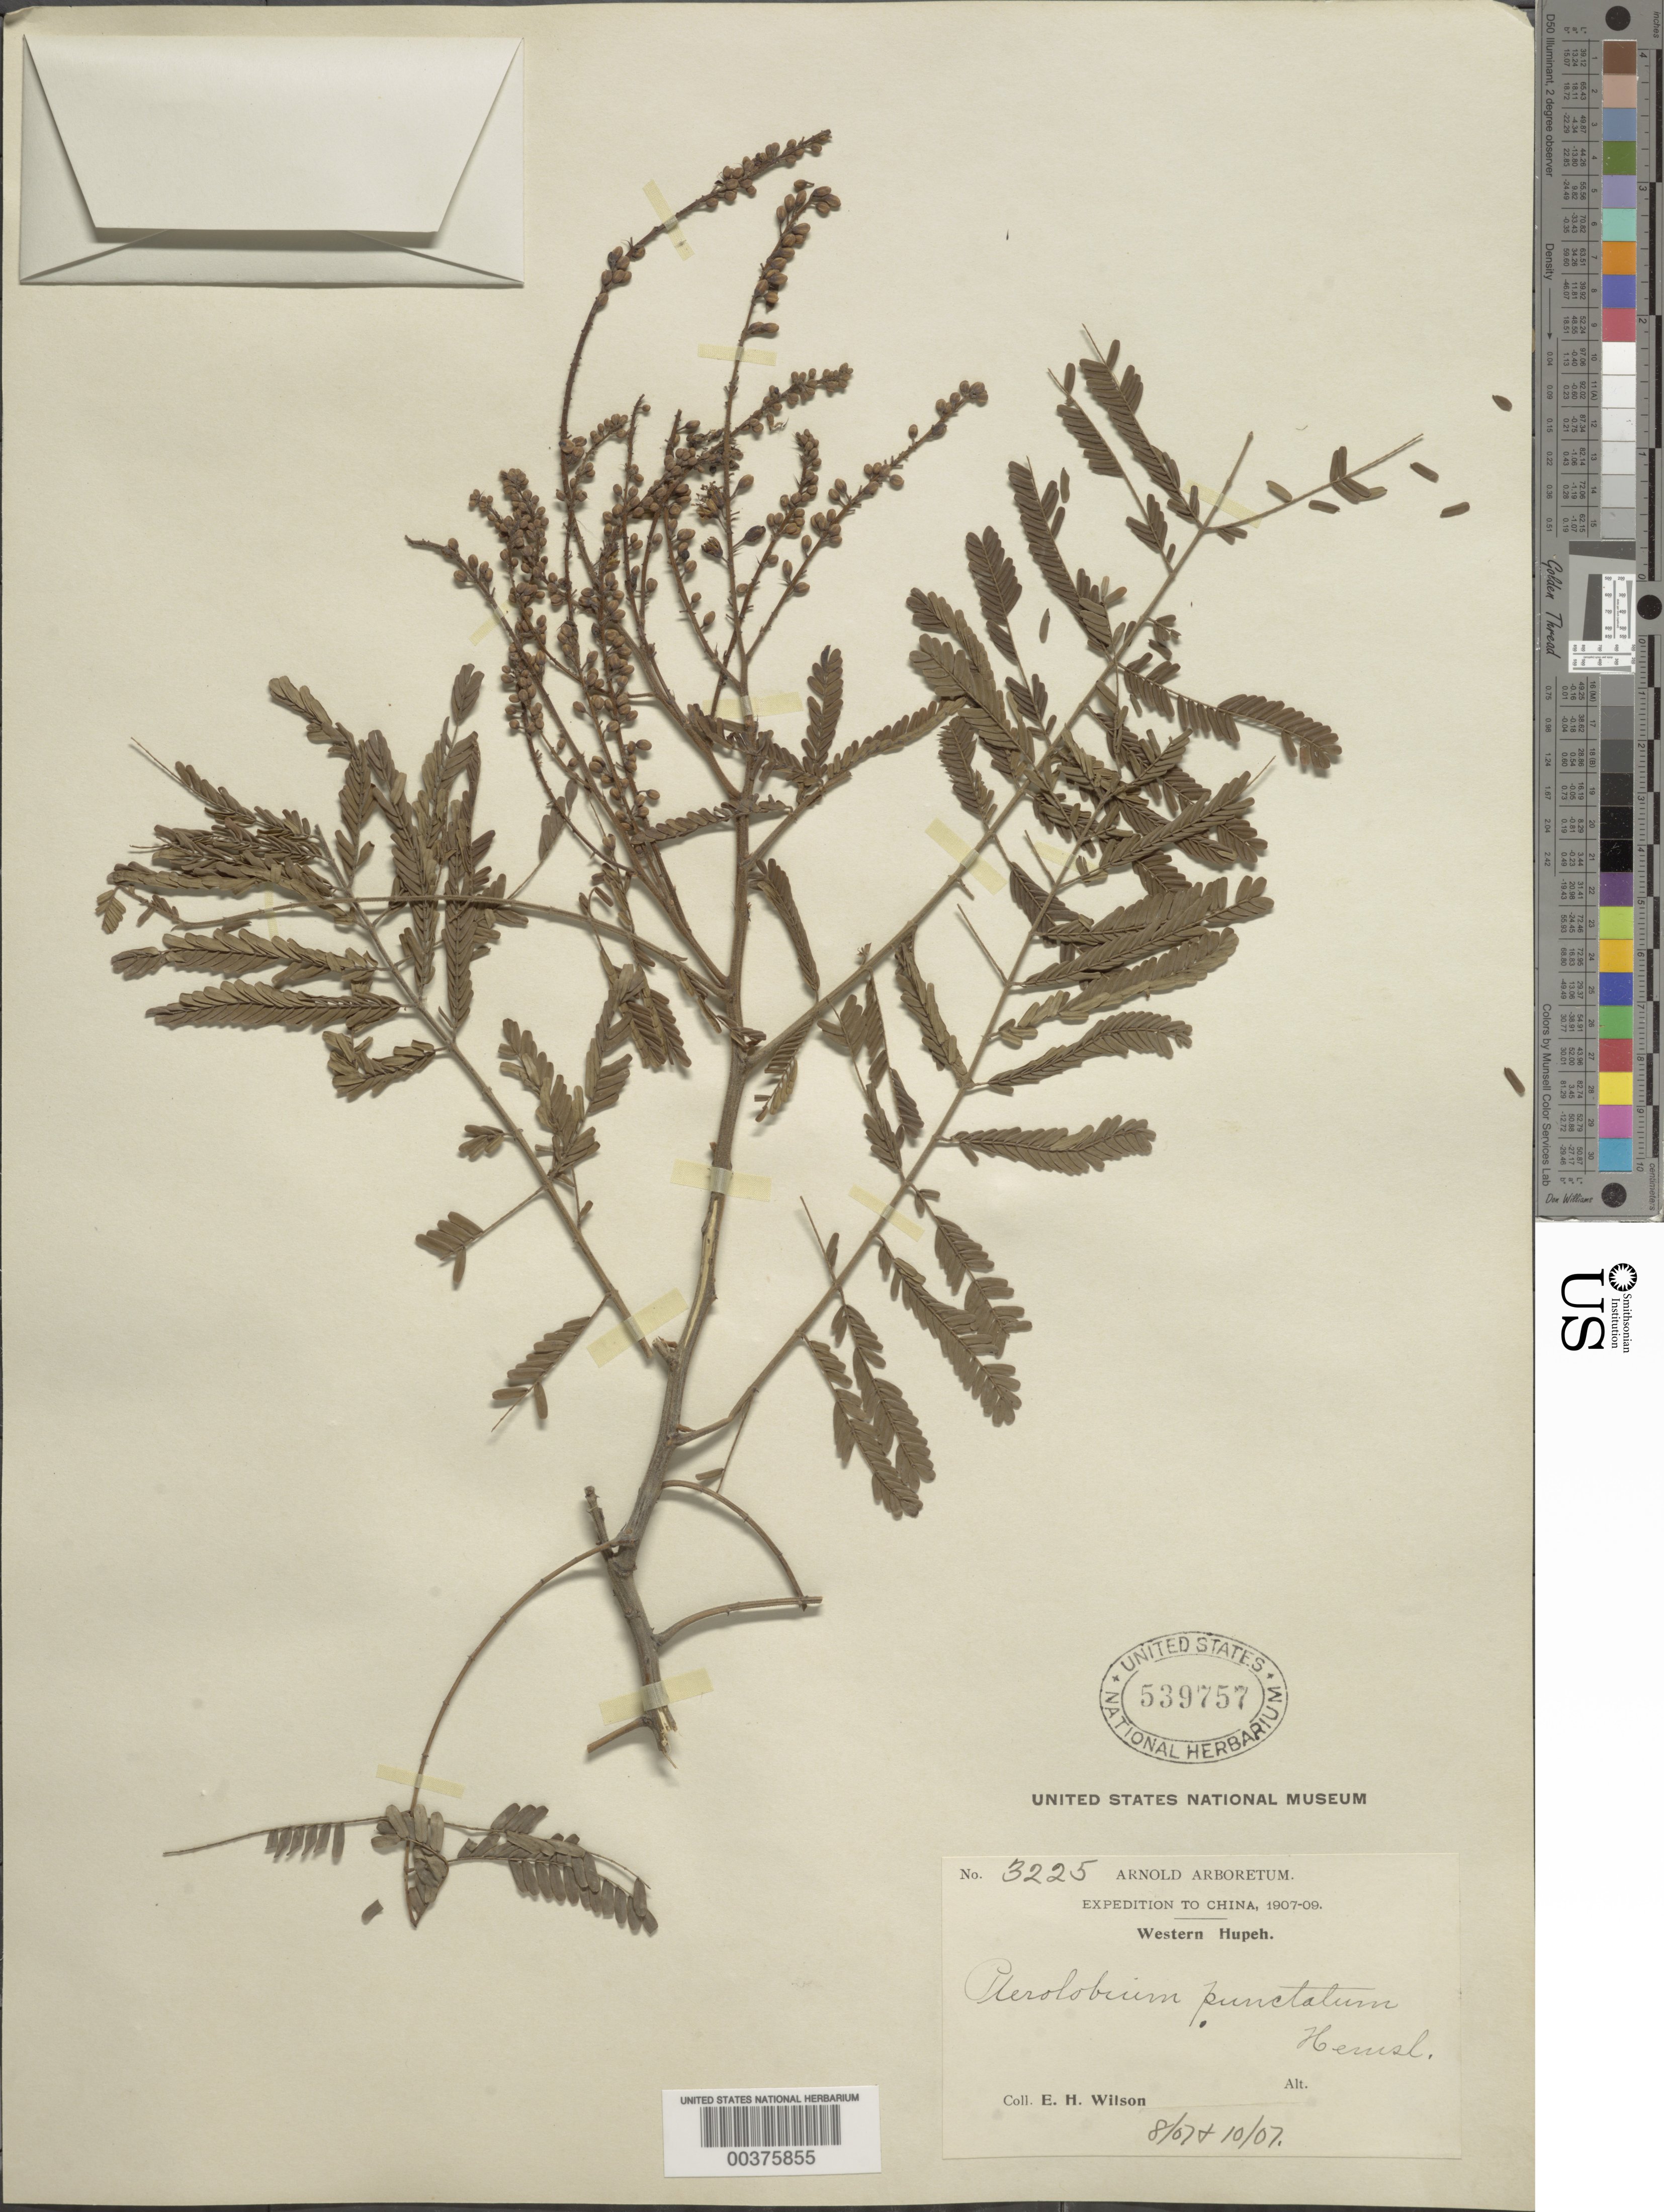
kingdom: Plantae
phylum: Tracheophyta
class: Magnoliopsida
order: Fabales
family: Fabaceae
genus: Pterolobium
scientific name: Pterolobium punctatum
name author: Hemsl.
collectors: E. H. Wilson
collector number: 3225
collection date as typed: Aug 1907 and -- Oct 1907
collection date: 1907-08,1907-10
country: China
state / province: Hubei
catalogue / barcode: US 539757